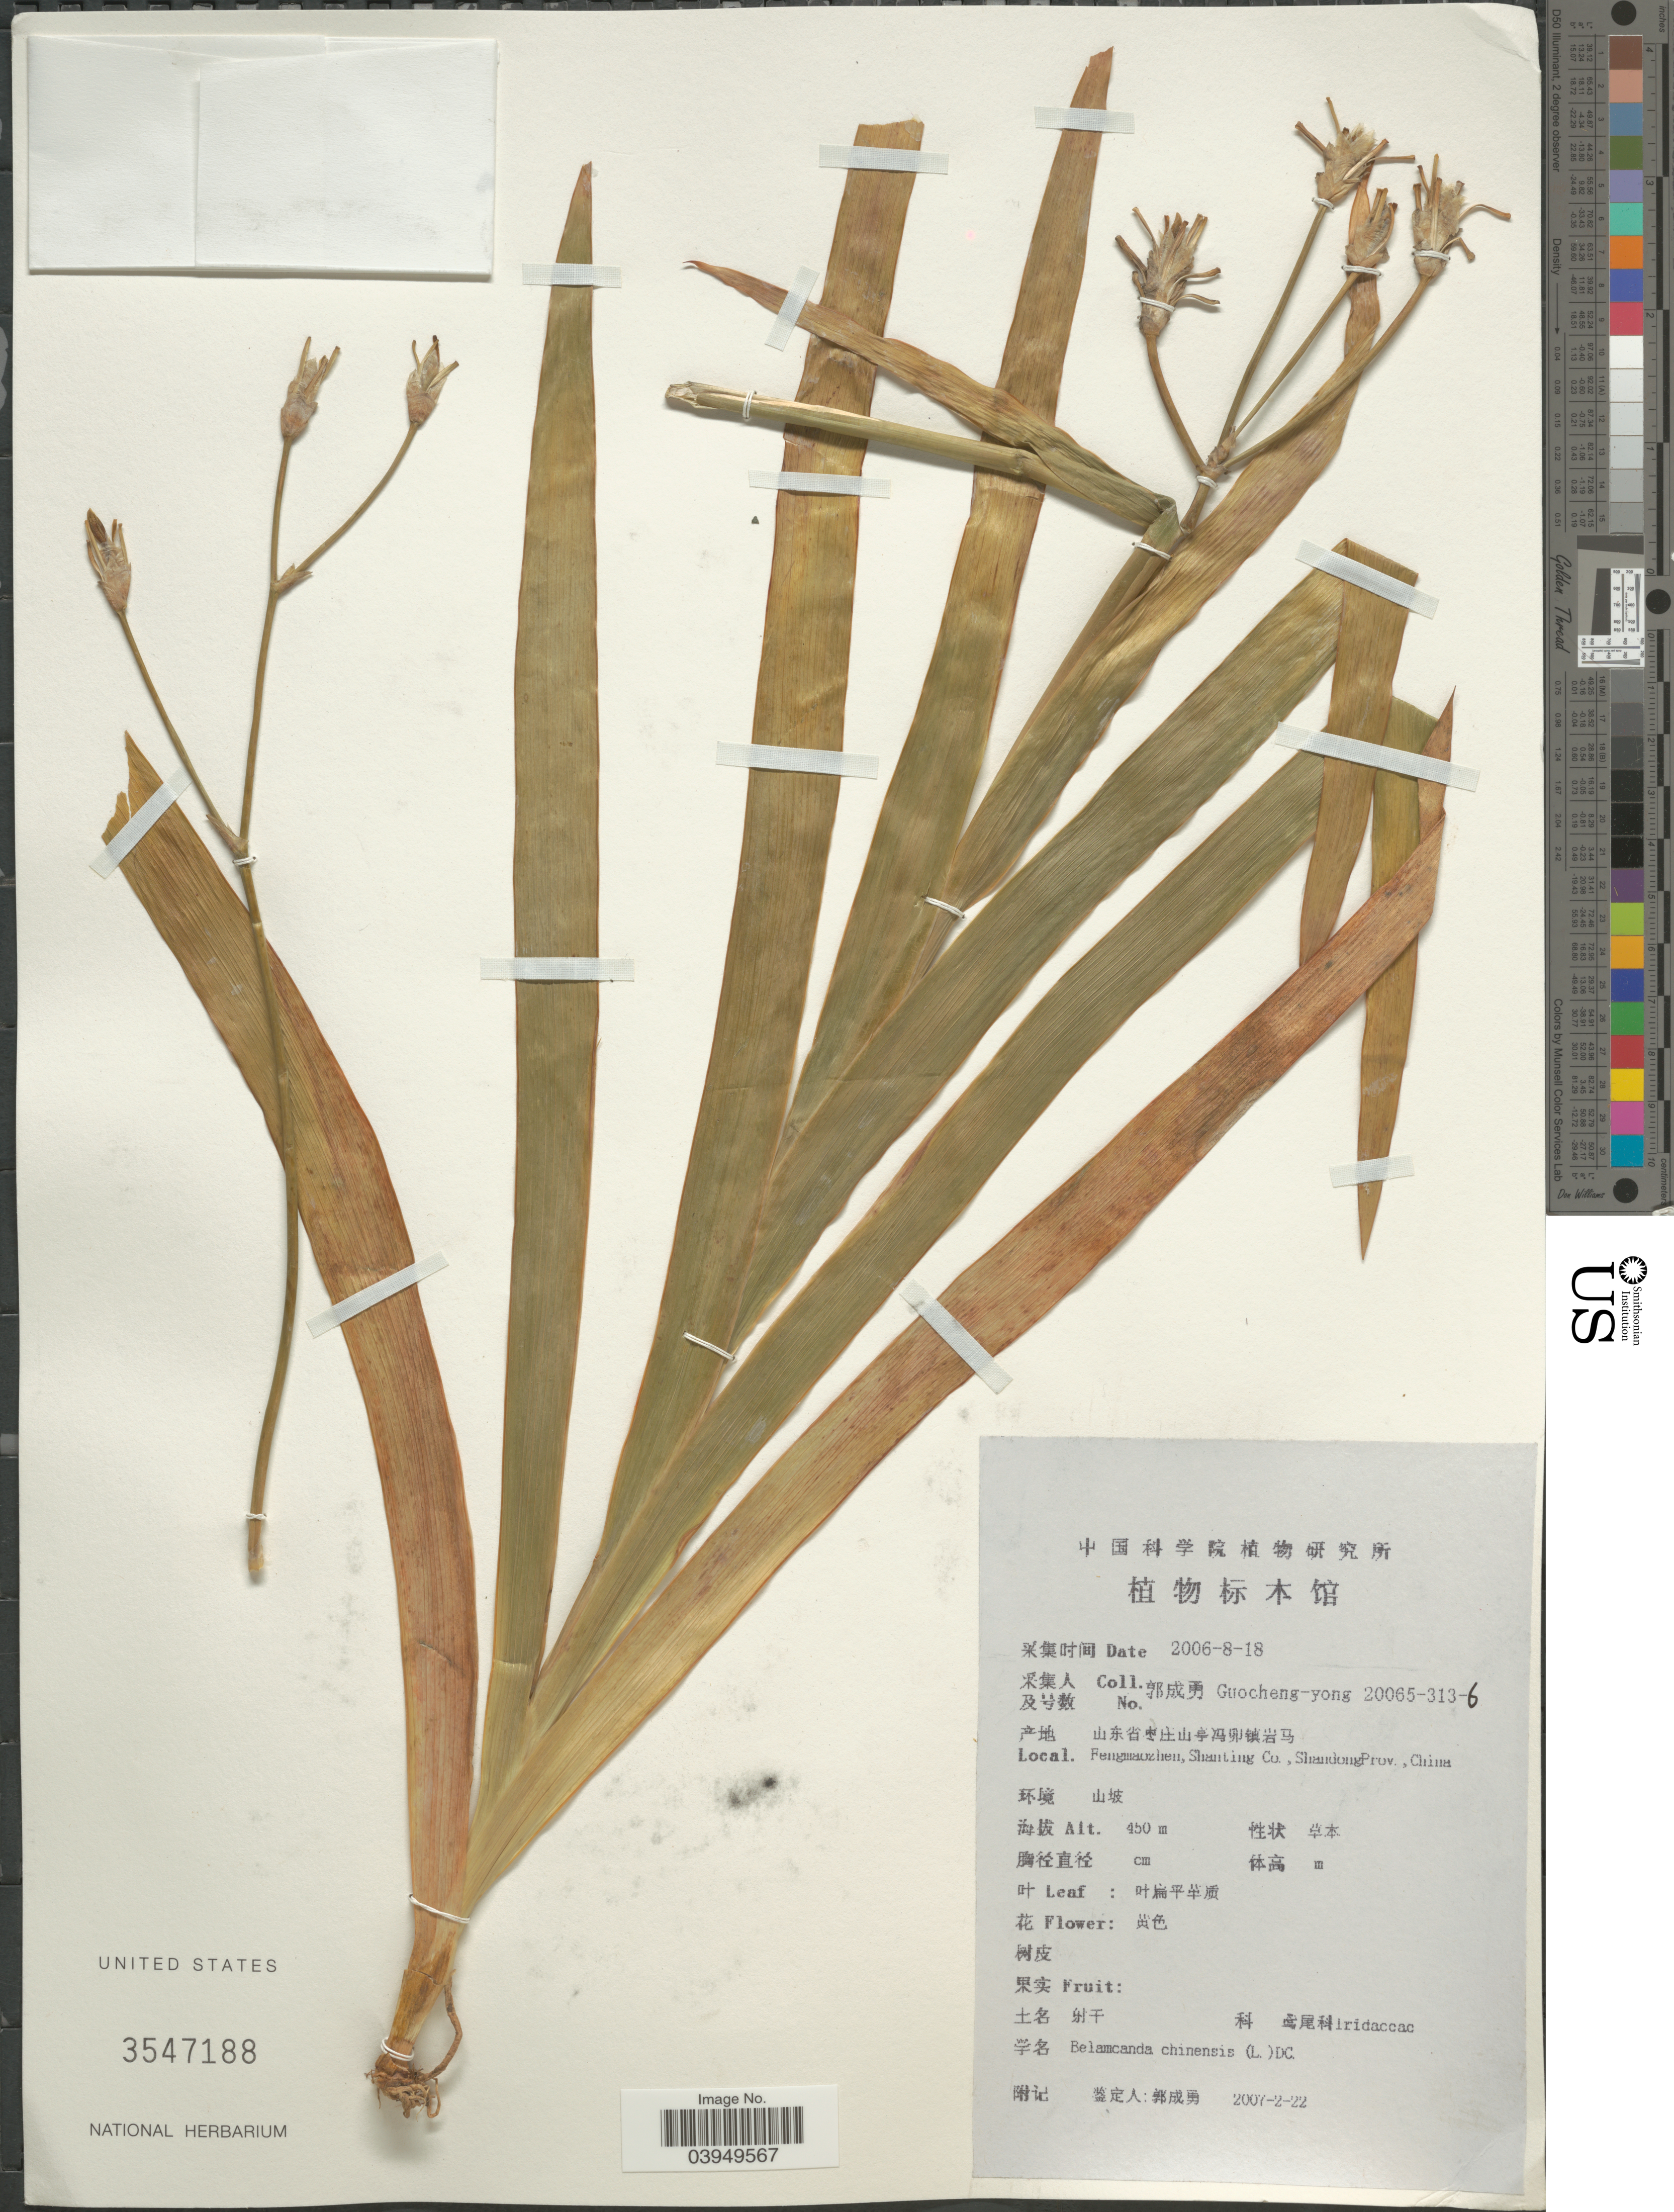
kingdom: Plantae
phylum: Tracheophyta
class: Liliopsida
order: Asparagales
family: Iridaceae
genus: Iris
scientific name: Iris chinensis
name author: Curtis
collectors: Guo cheng-yong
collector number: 20065-313-6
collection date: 2006-08-18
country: China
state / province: Shandong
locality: Fengmaozhen, Shanting Co.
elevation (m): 450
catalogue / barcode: US 3547188